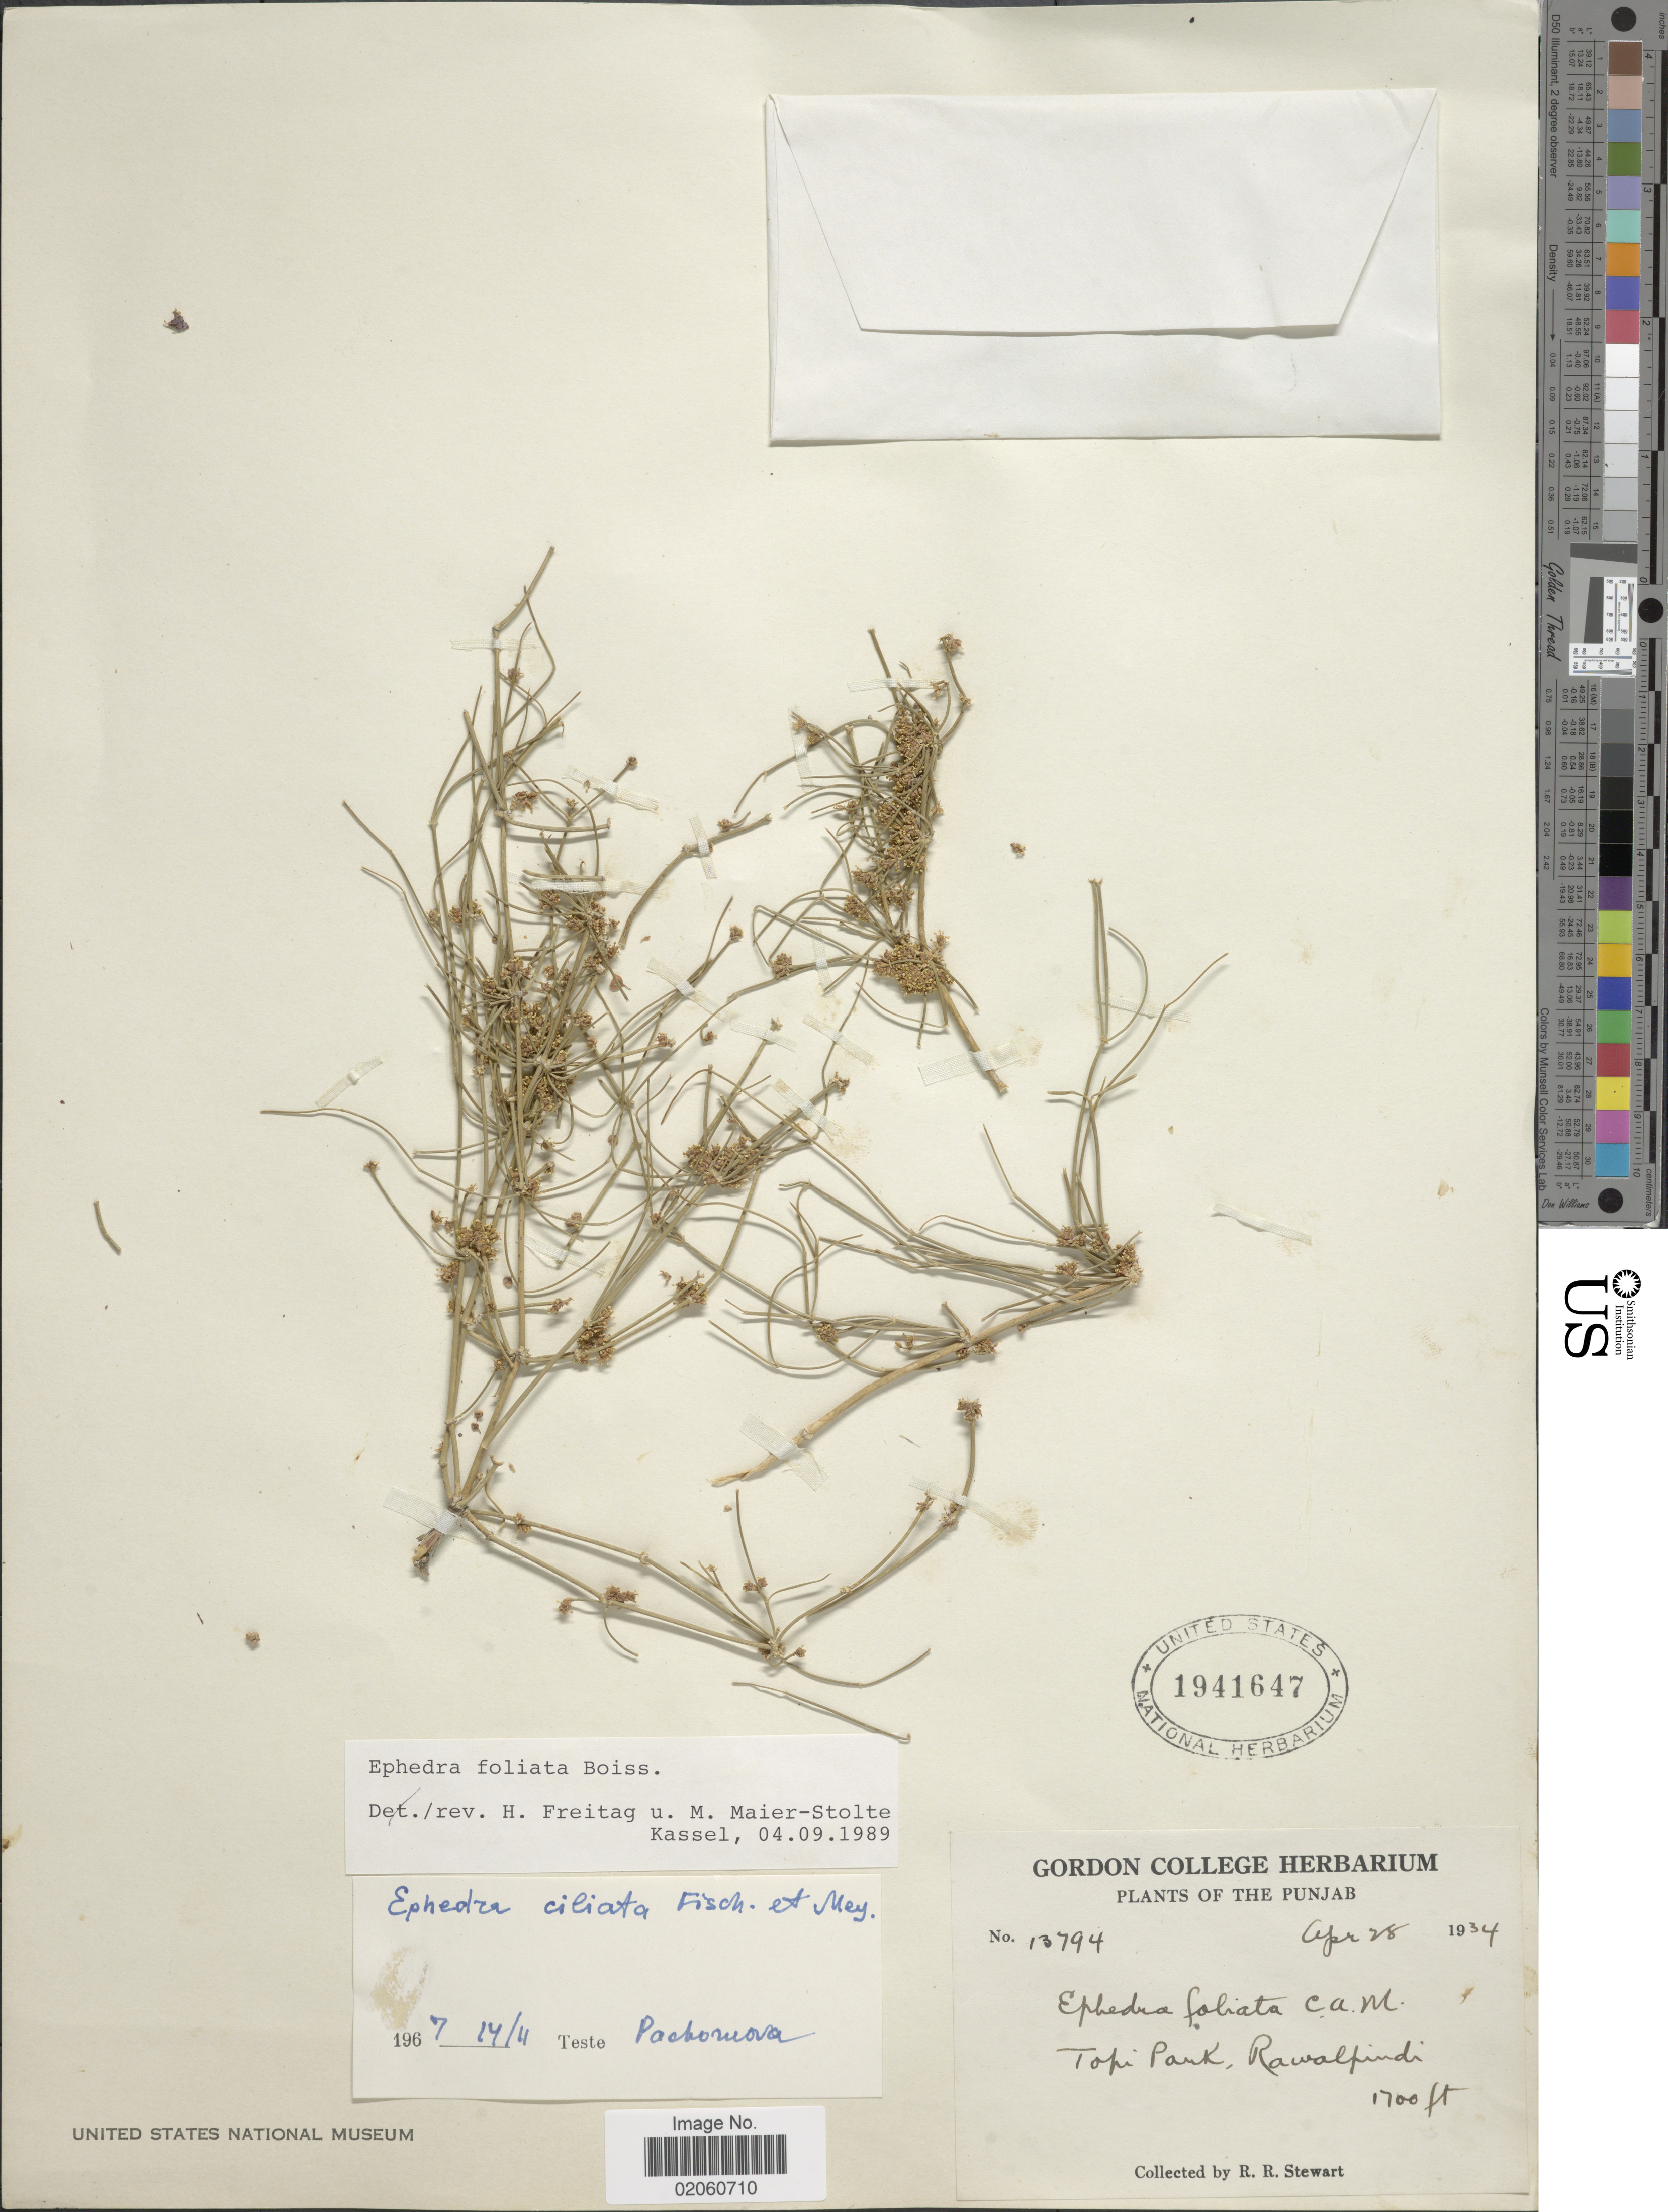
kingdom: Plantae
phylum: Tracheophyta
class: Gnetopsida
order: Ephedrales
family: Ephedraceae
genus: Ephedra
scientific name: Ephedra foliata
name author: Boiss. ex C.A. Mey.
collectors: R. R. Stewart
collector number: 13794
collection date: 1934-04-28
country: Pakistan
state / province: Punjab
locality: The Punjab, Topi Park, Rawalpindi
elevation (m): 518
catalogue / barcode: US 1941647